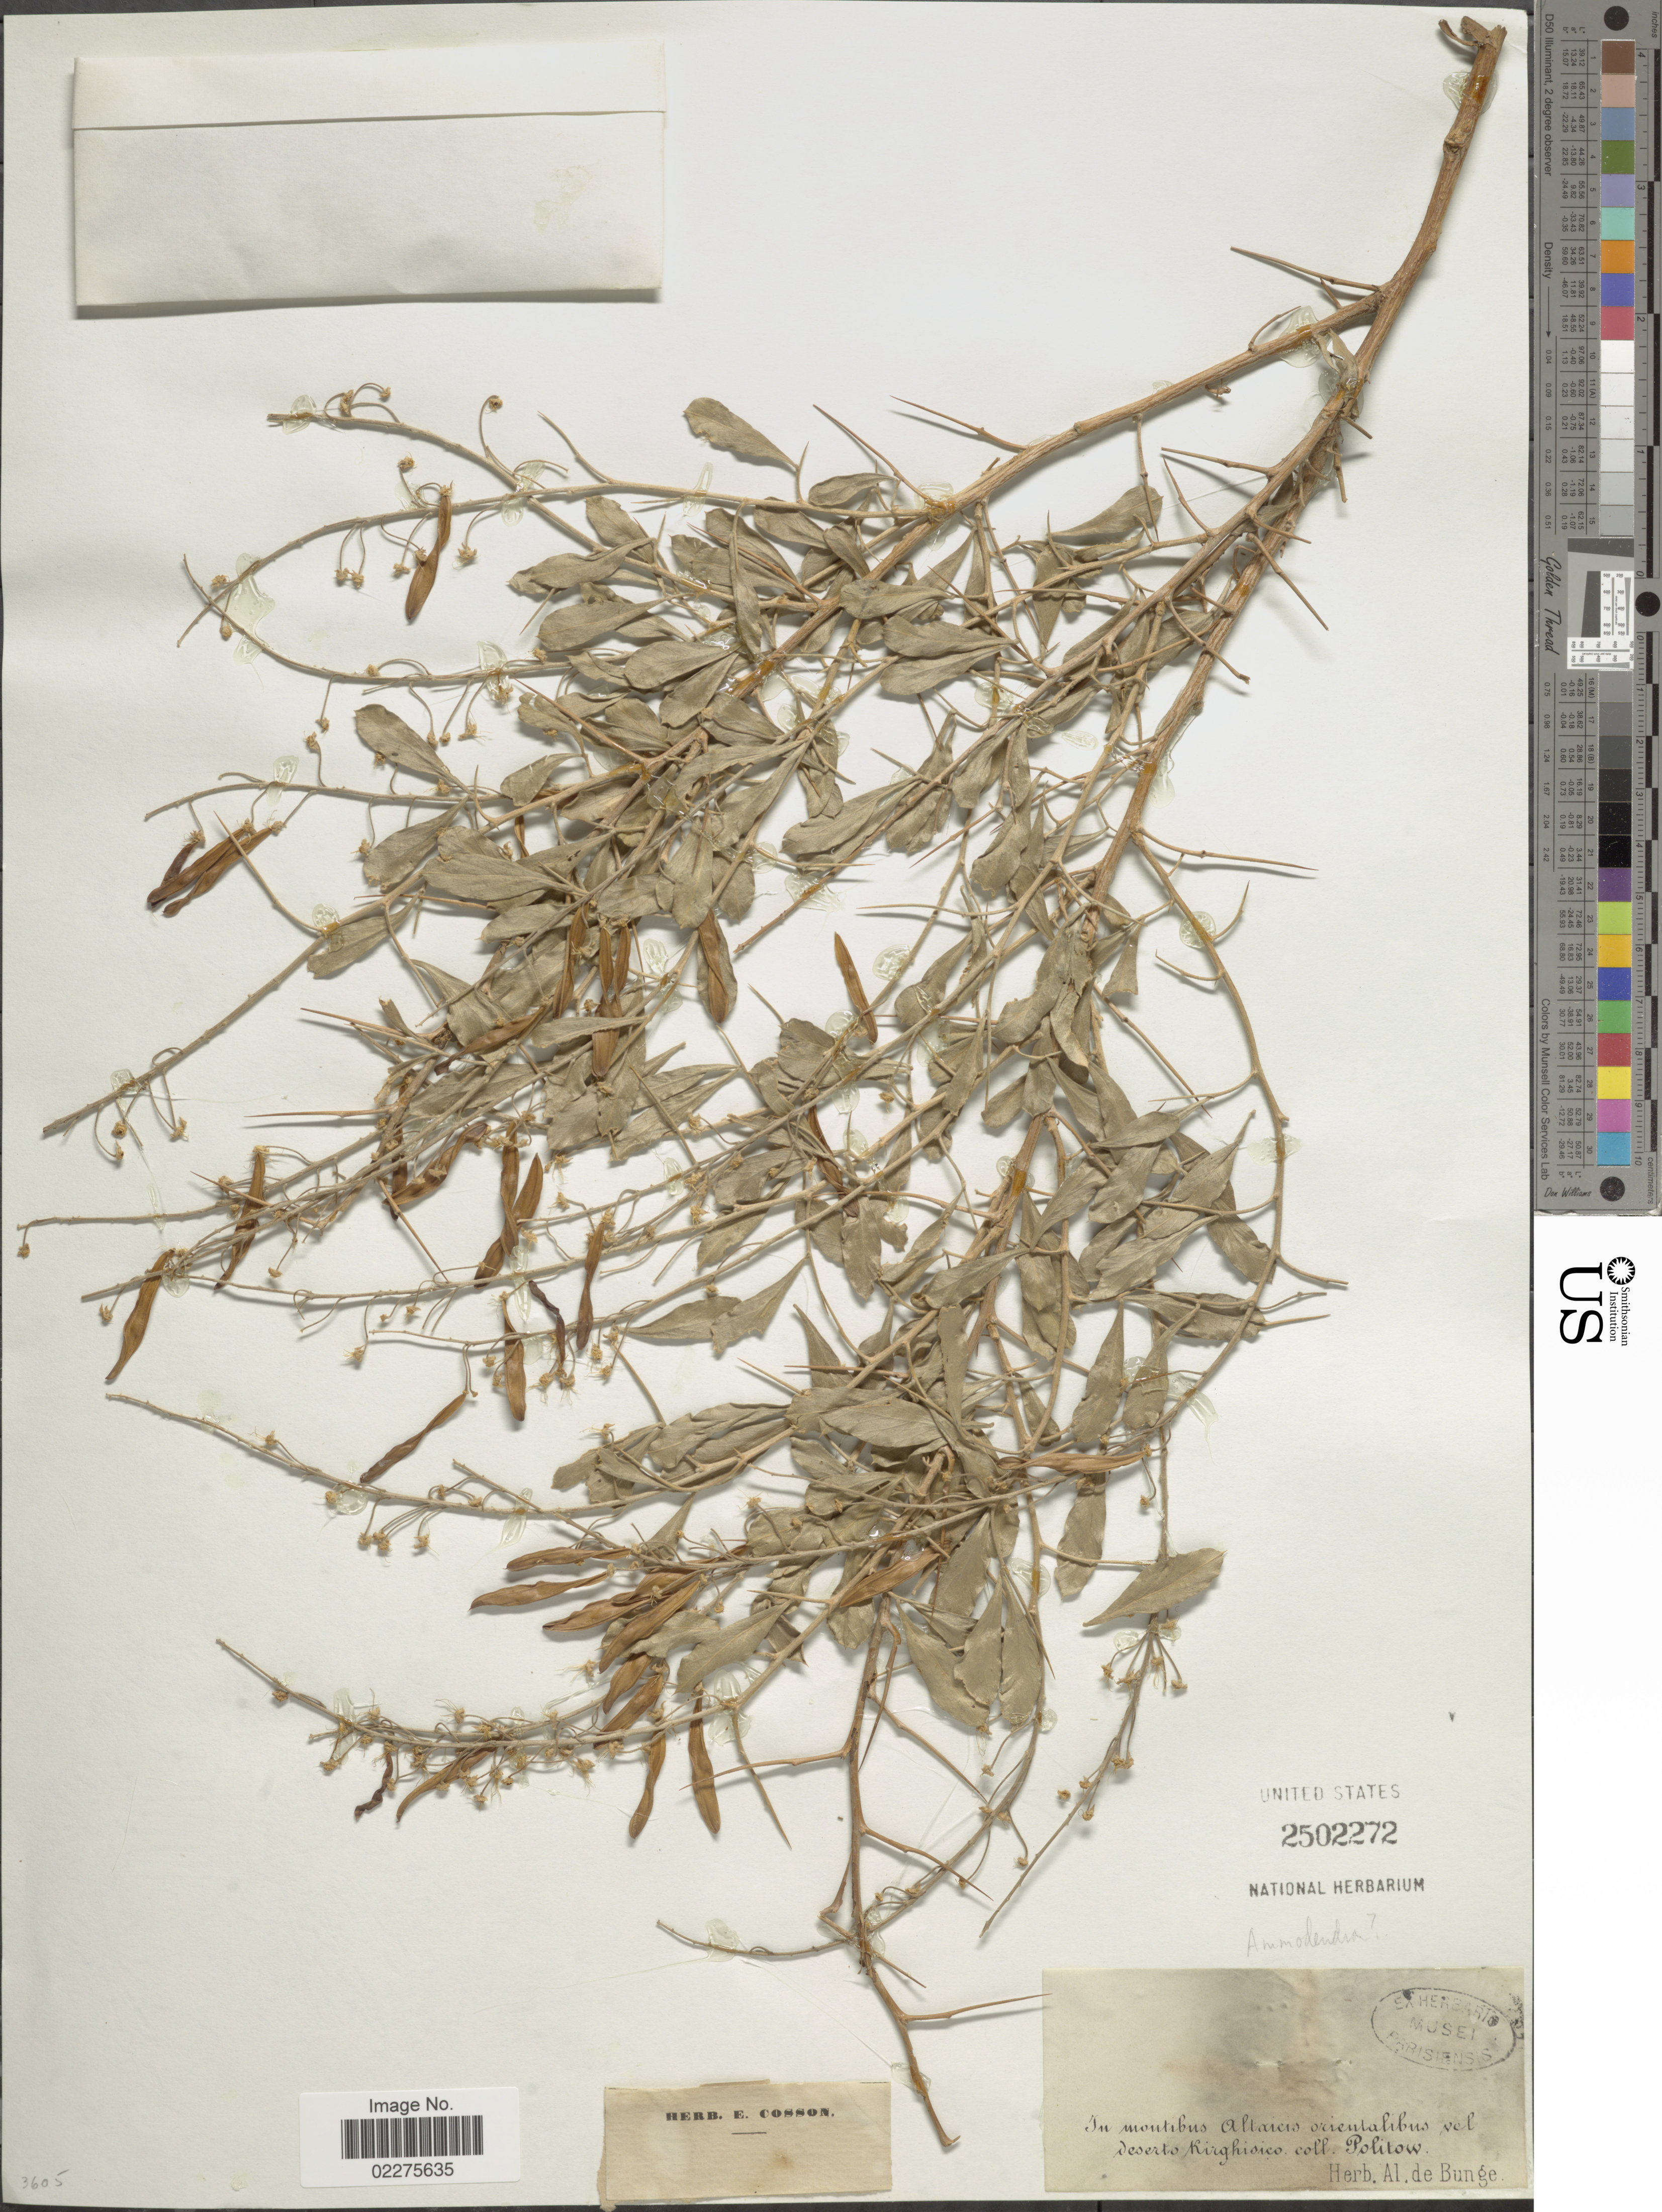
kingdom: Plantae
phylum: Tracheophyta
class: Magnoliopsida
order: Fabales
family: Fabaceae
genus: Ammodendron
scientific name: Ammodendron argenteum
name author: (Pall.) Kuntze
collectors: -. Politow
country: Russian Federation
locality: In montibus Altaicis orientalibus vel deserto Kirghisico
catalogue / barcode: US 2502272